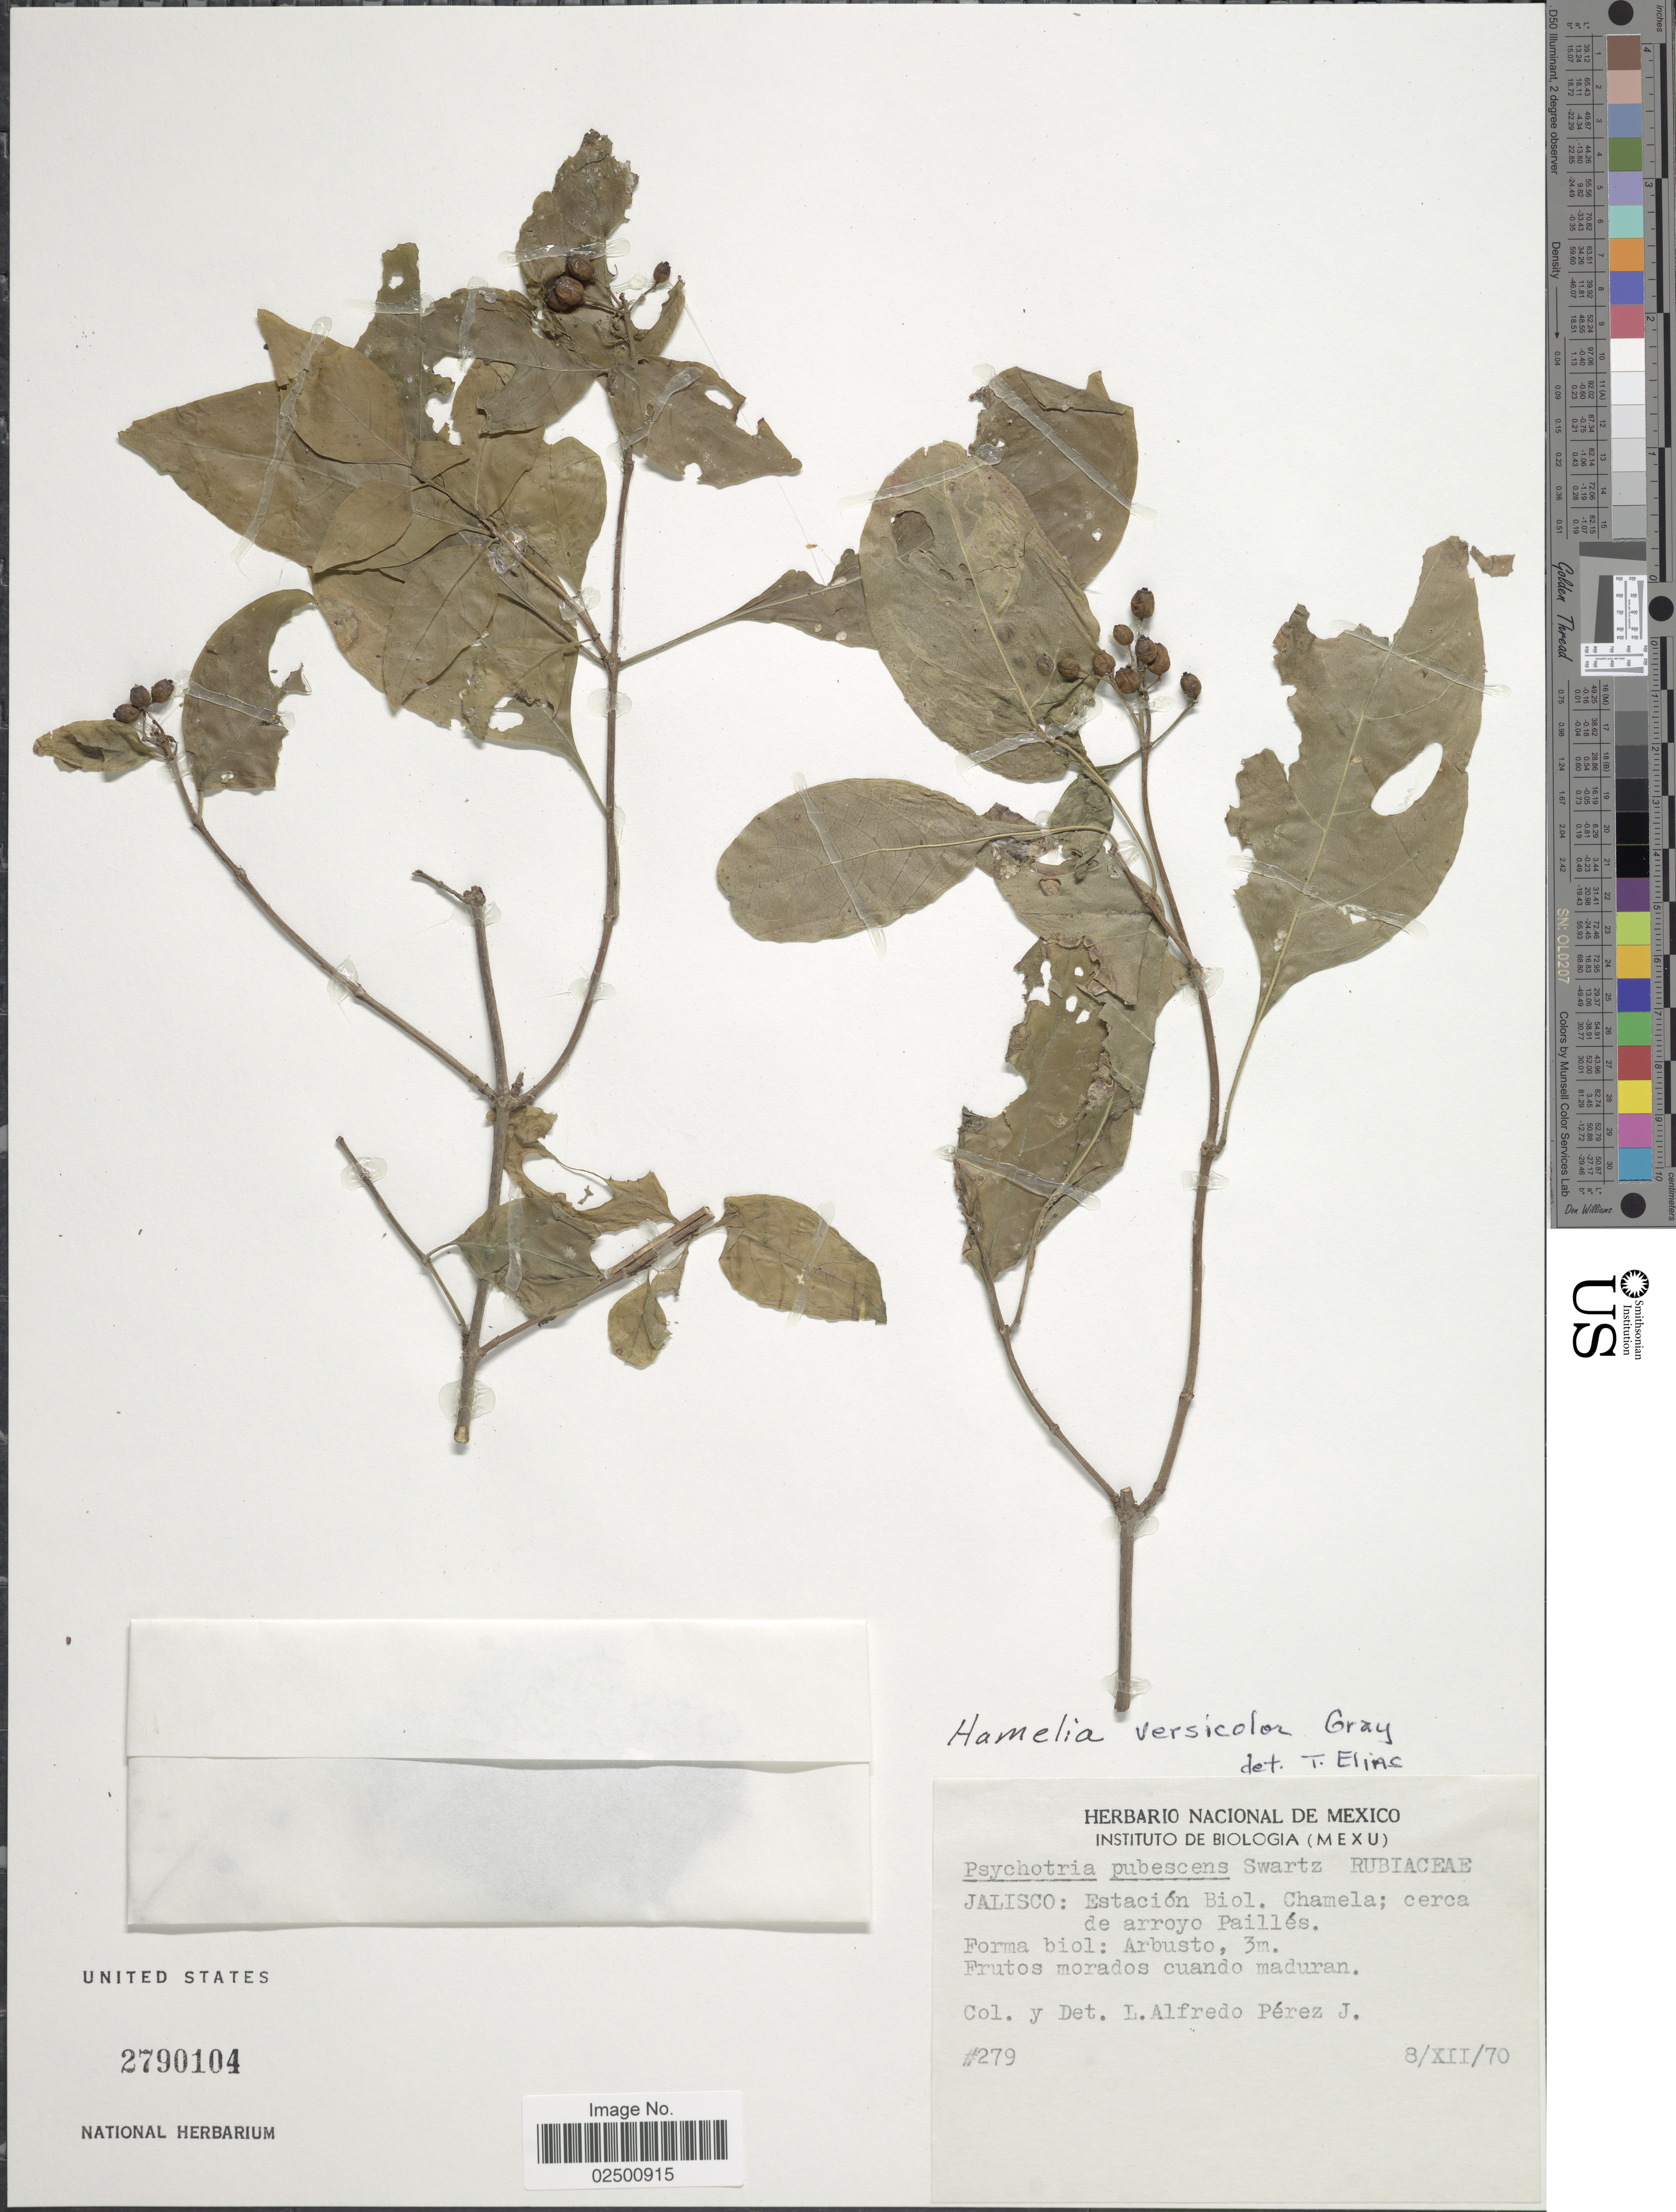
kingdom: Plantae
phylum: Tracheophyta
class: Magnoliopsida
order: Gentianales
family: Rubiaceae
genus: Hamelia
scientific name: Hamelia versicolor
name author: A. Gray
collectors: L. Perez Jimenez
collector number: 279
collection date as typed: Transcribed d/m/y: 8/12/70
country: Mexico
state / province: Jalisco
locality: Estacion Biol. Chamela; cerca de arroyo Pailles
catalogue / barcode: US 2790104